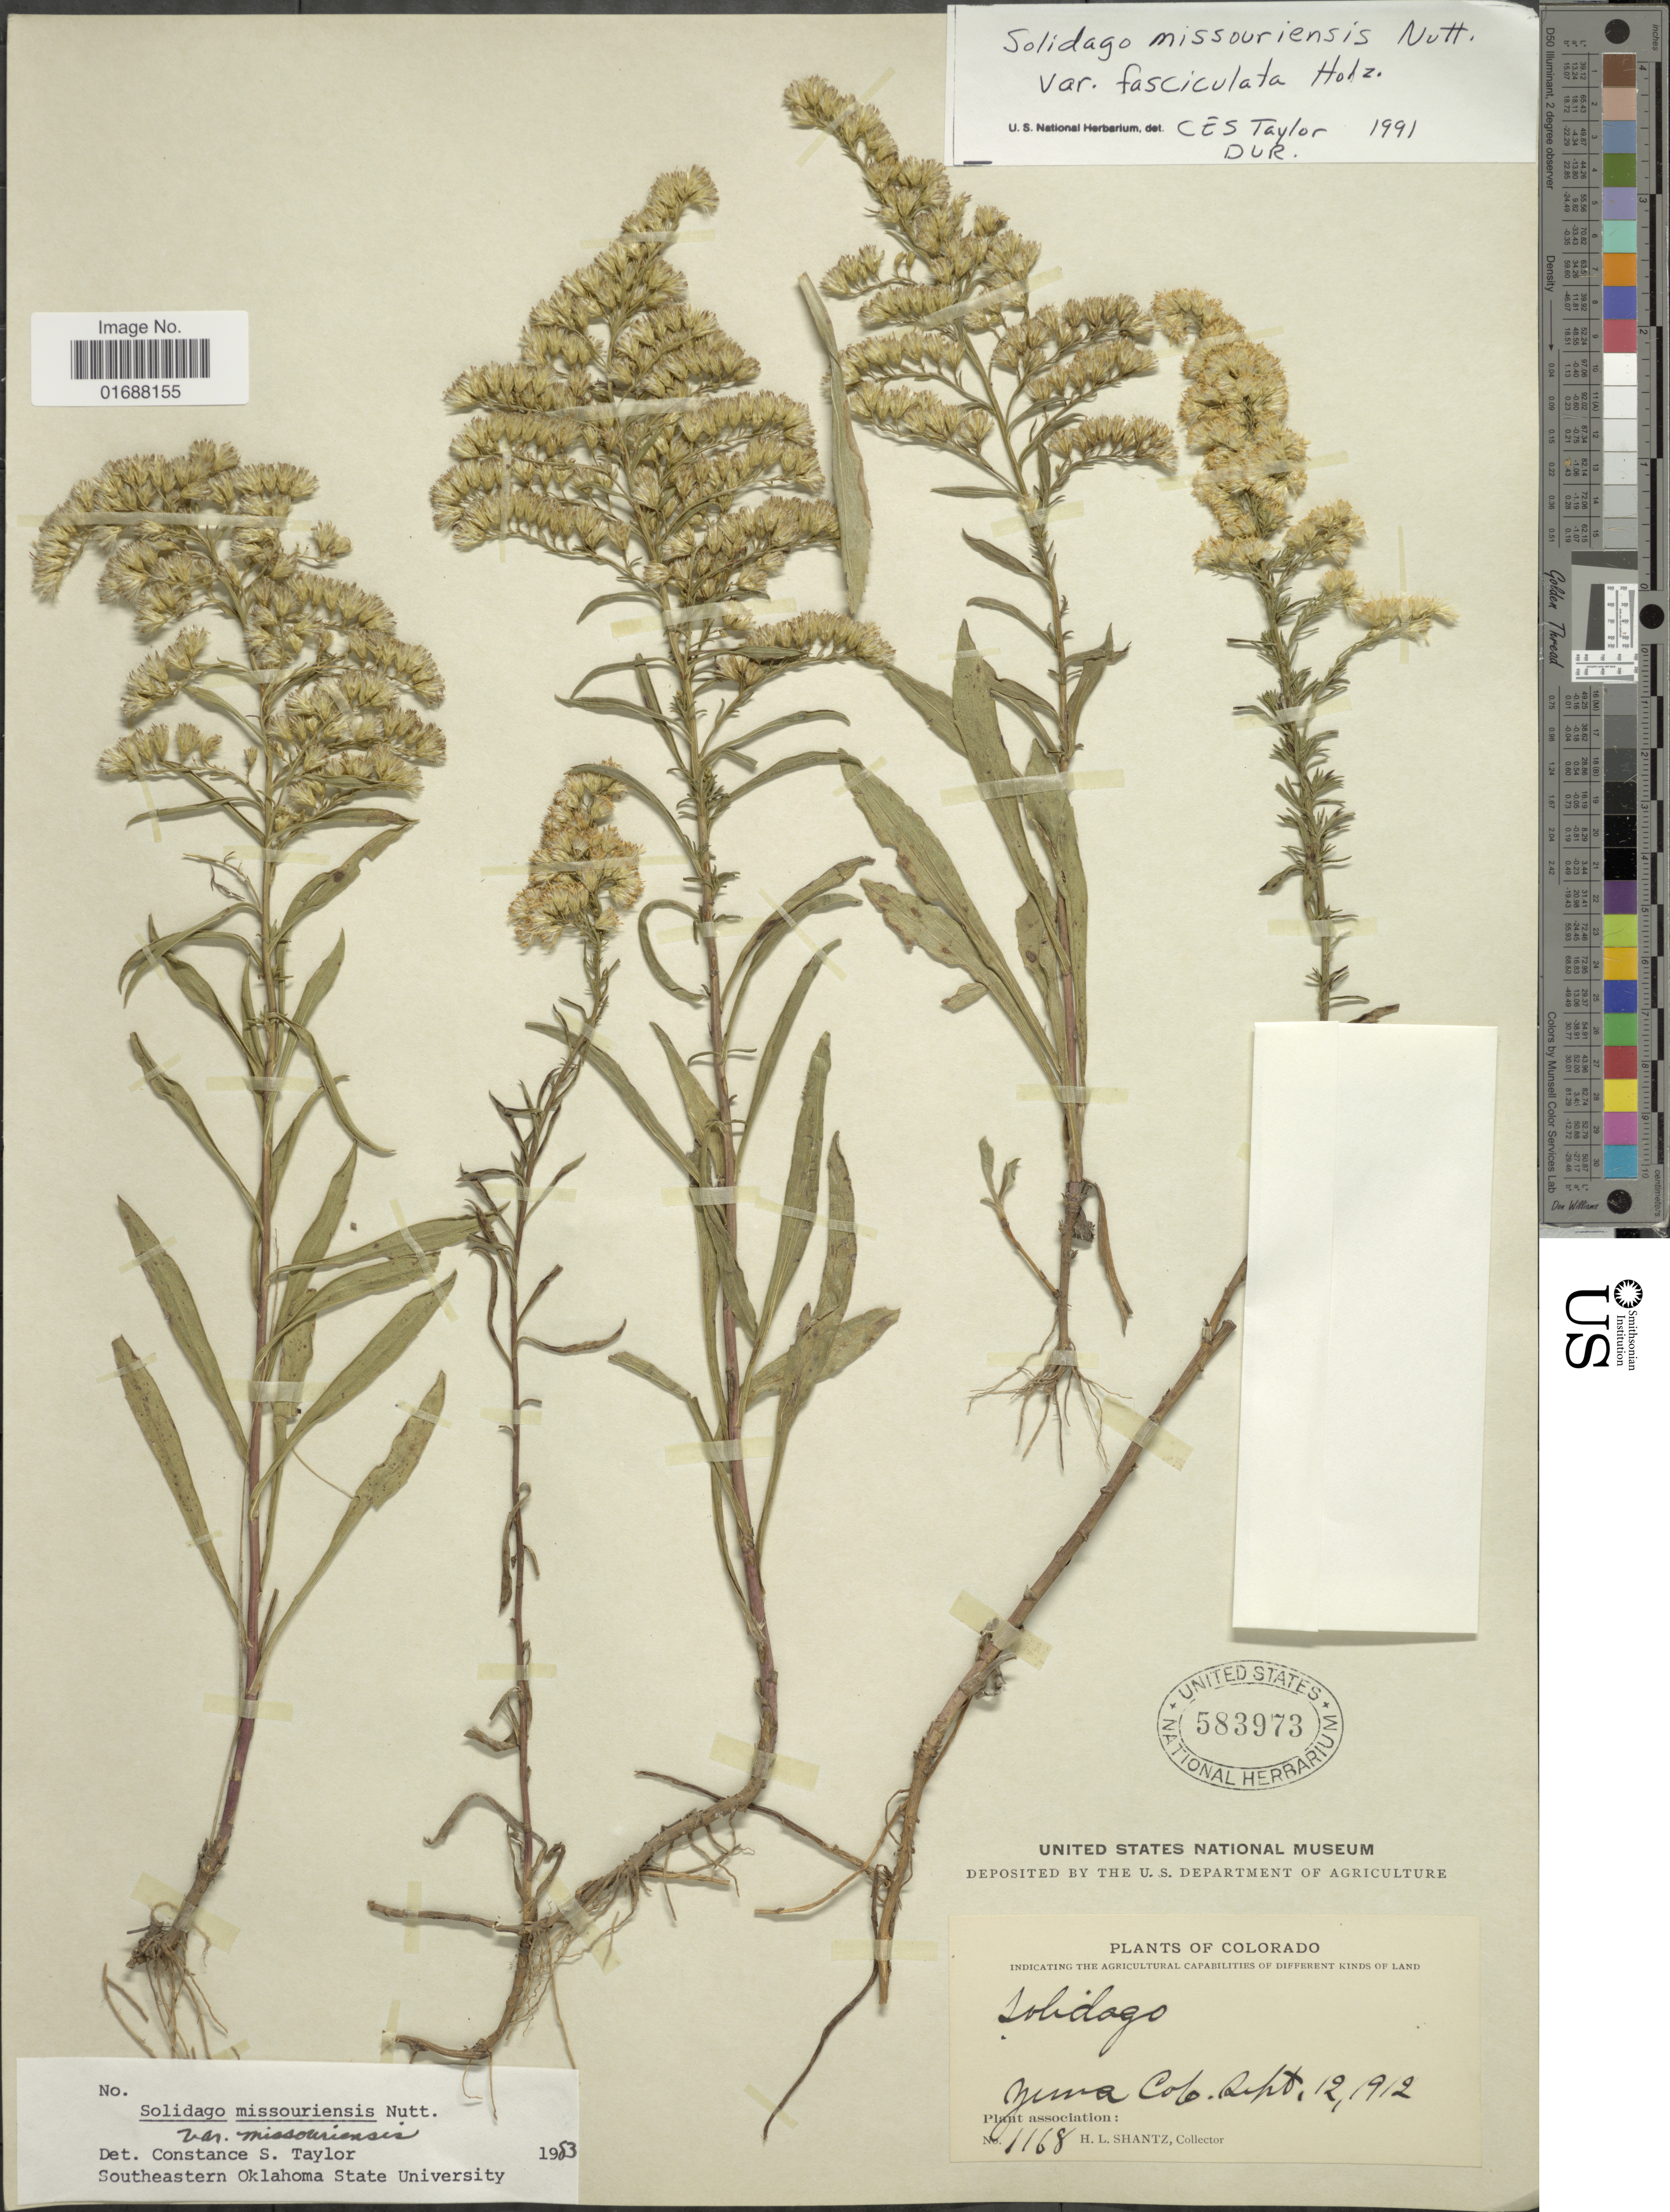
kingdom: Plantae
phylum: Tracheophyta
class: Magnoliopsida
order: Asterales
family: Asteraceae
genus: Solidago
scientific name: Solidago missouriensis var. fasciculata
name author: Holz.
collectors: H. Shantz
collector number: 1168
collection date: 1912-09-12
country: United States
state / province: Colorado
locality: Yuma Col.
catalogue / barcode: US 583973